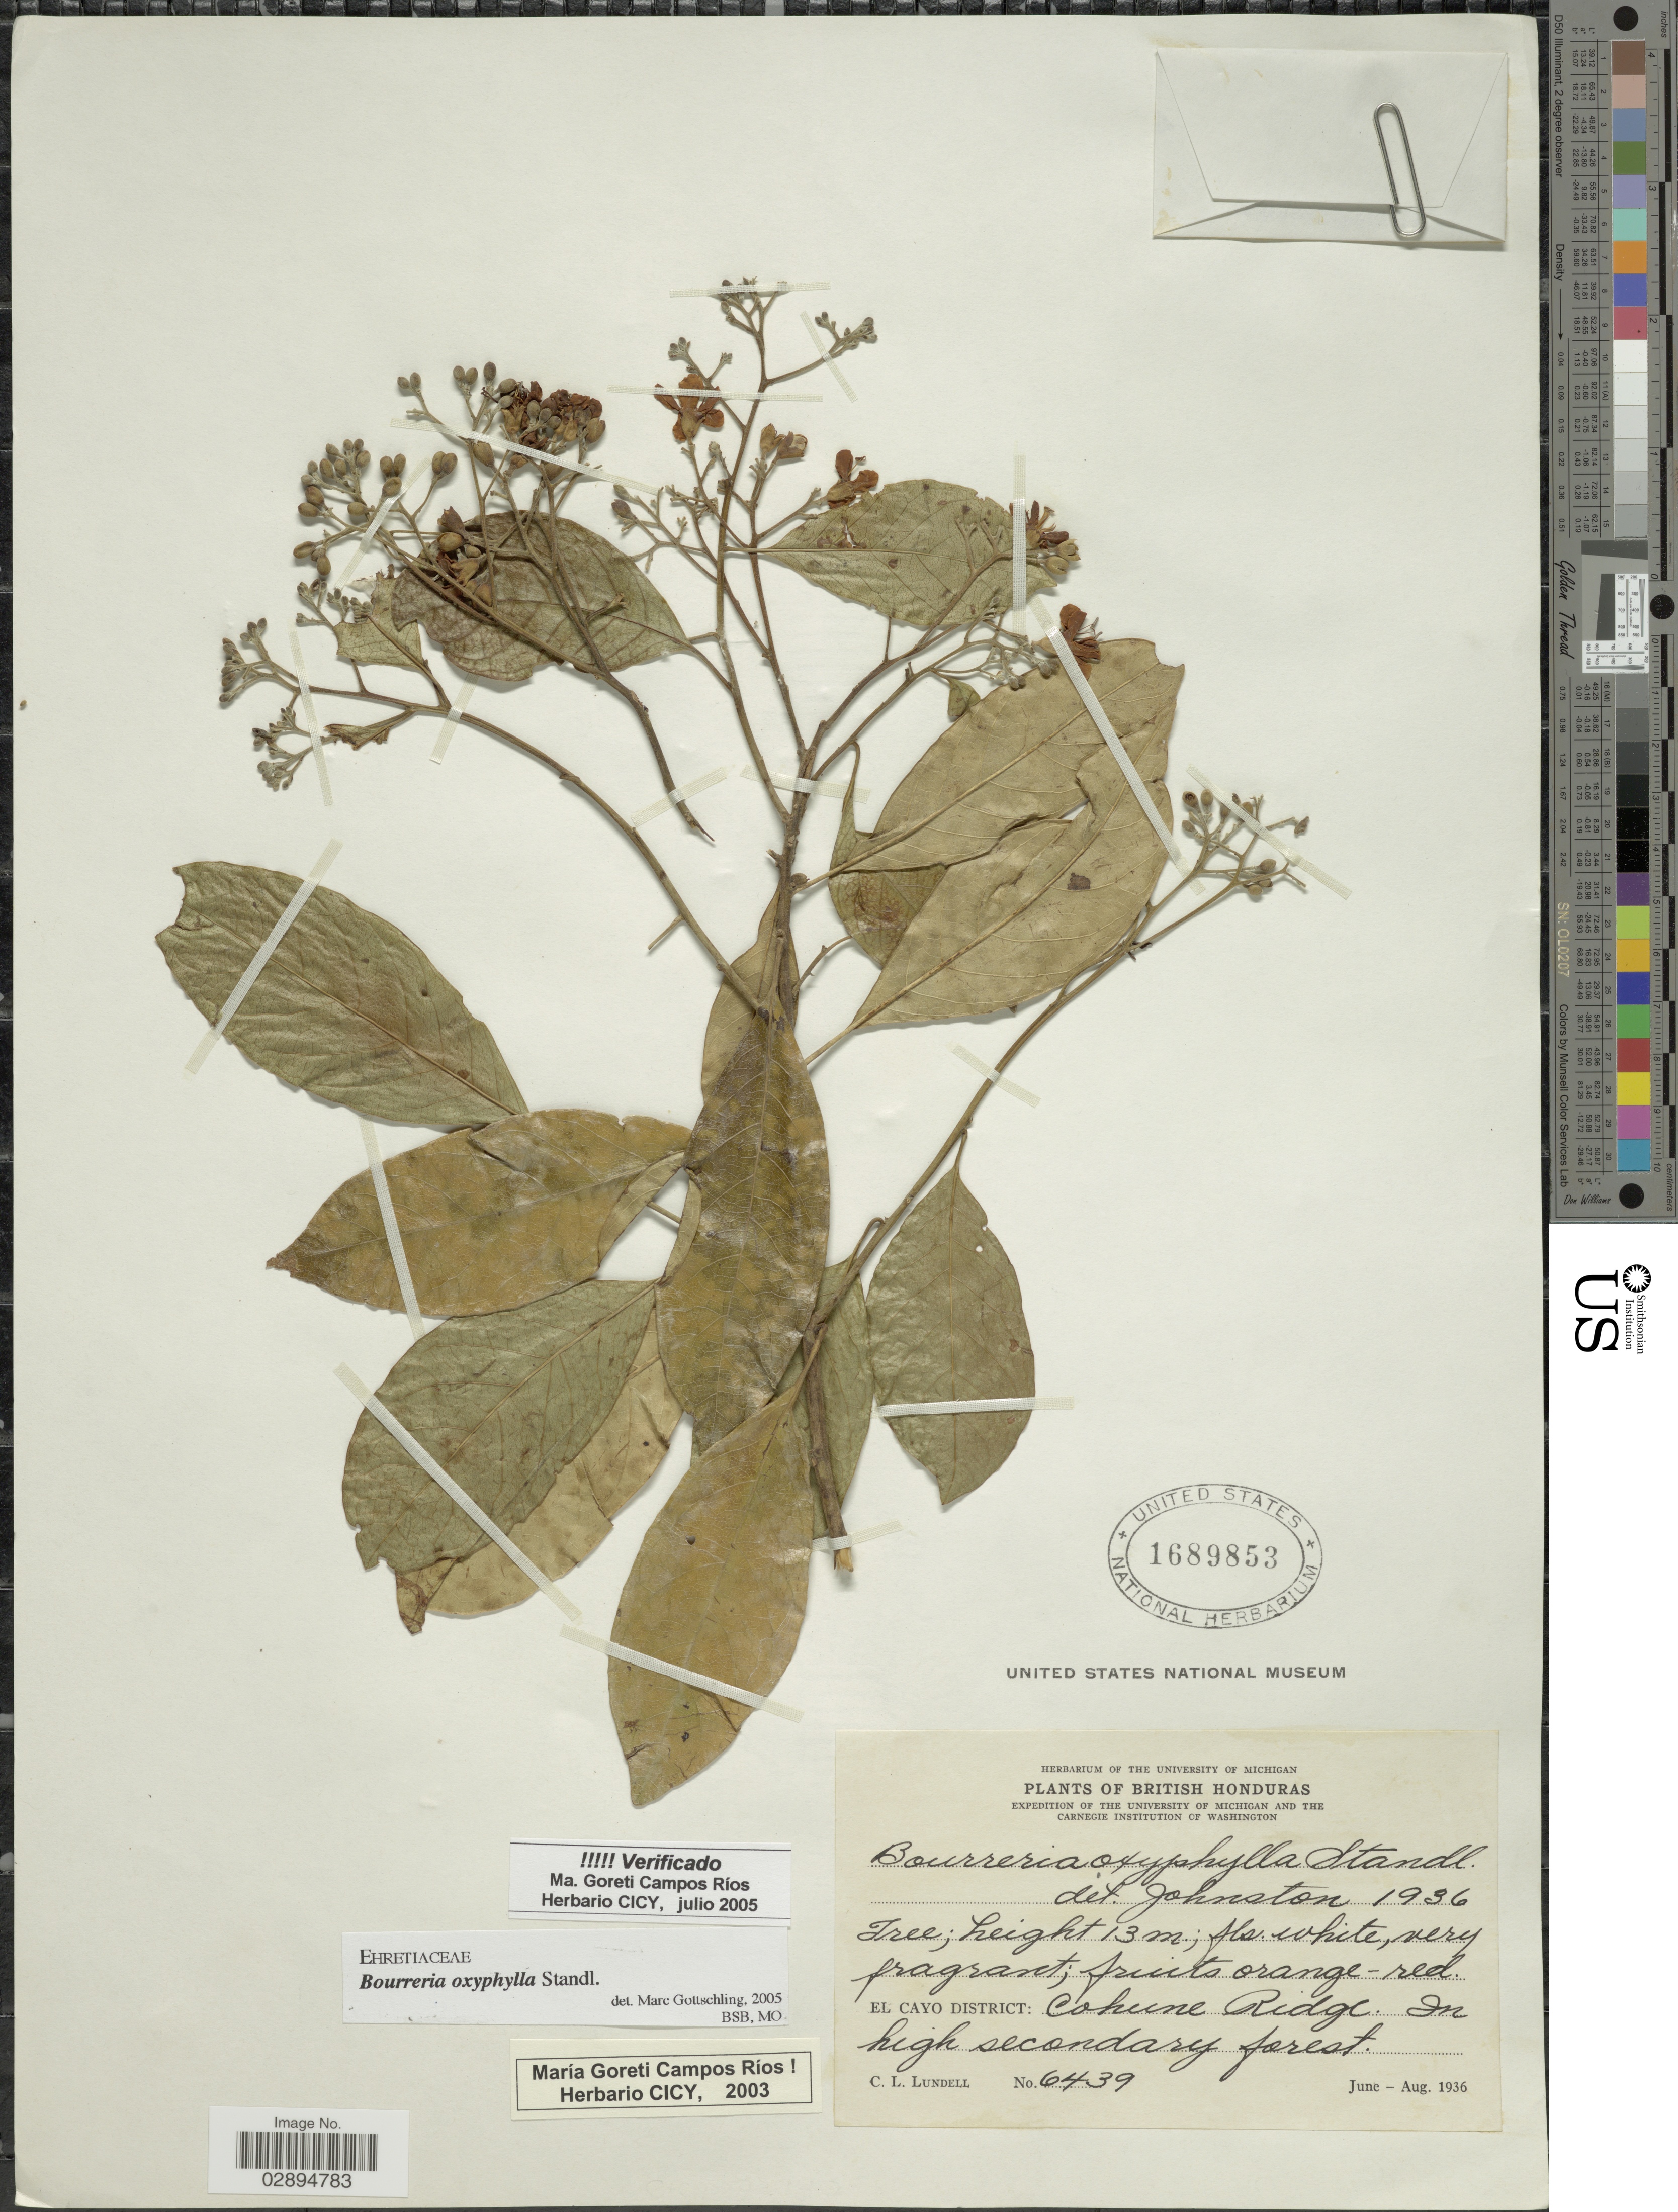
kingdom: Plantae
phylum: Tracheophyta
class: Magnoliopsida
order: Boraginales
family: Ehretiaceae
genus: Bourreria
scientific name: Bourreria oxyphylla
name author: Standl.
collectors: C. L. Lundell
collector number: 6439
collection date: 1936-06/1936-08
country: Belize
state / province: Cayo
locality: British Honduras. El Cayo District: Cohune Ridge. In high secondary forest.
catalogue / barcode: US 1689853